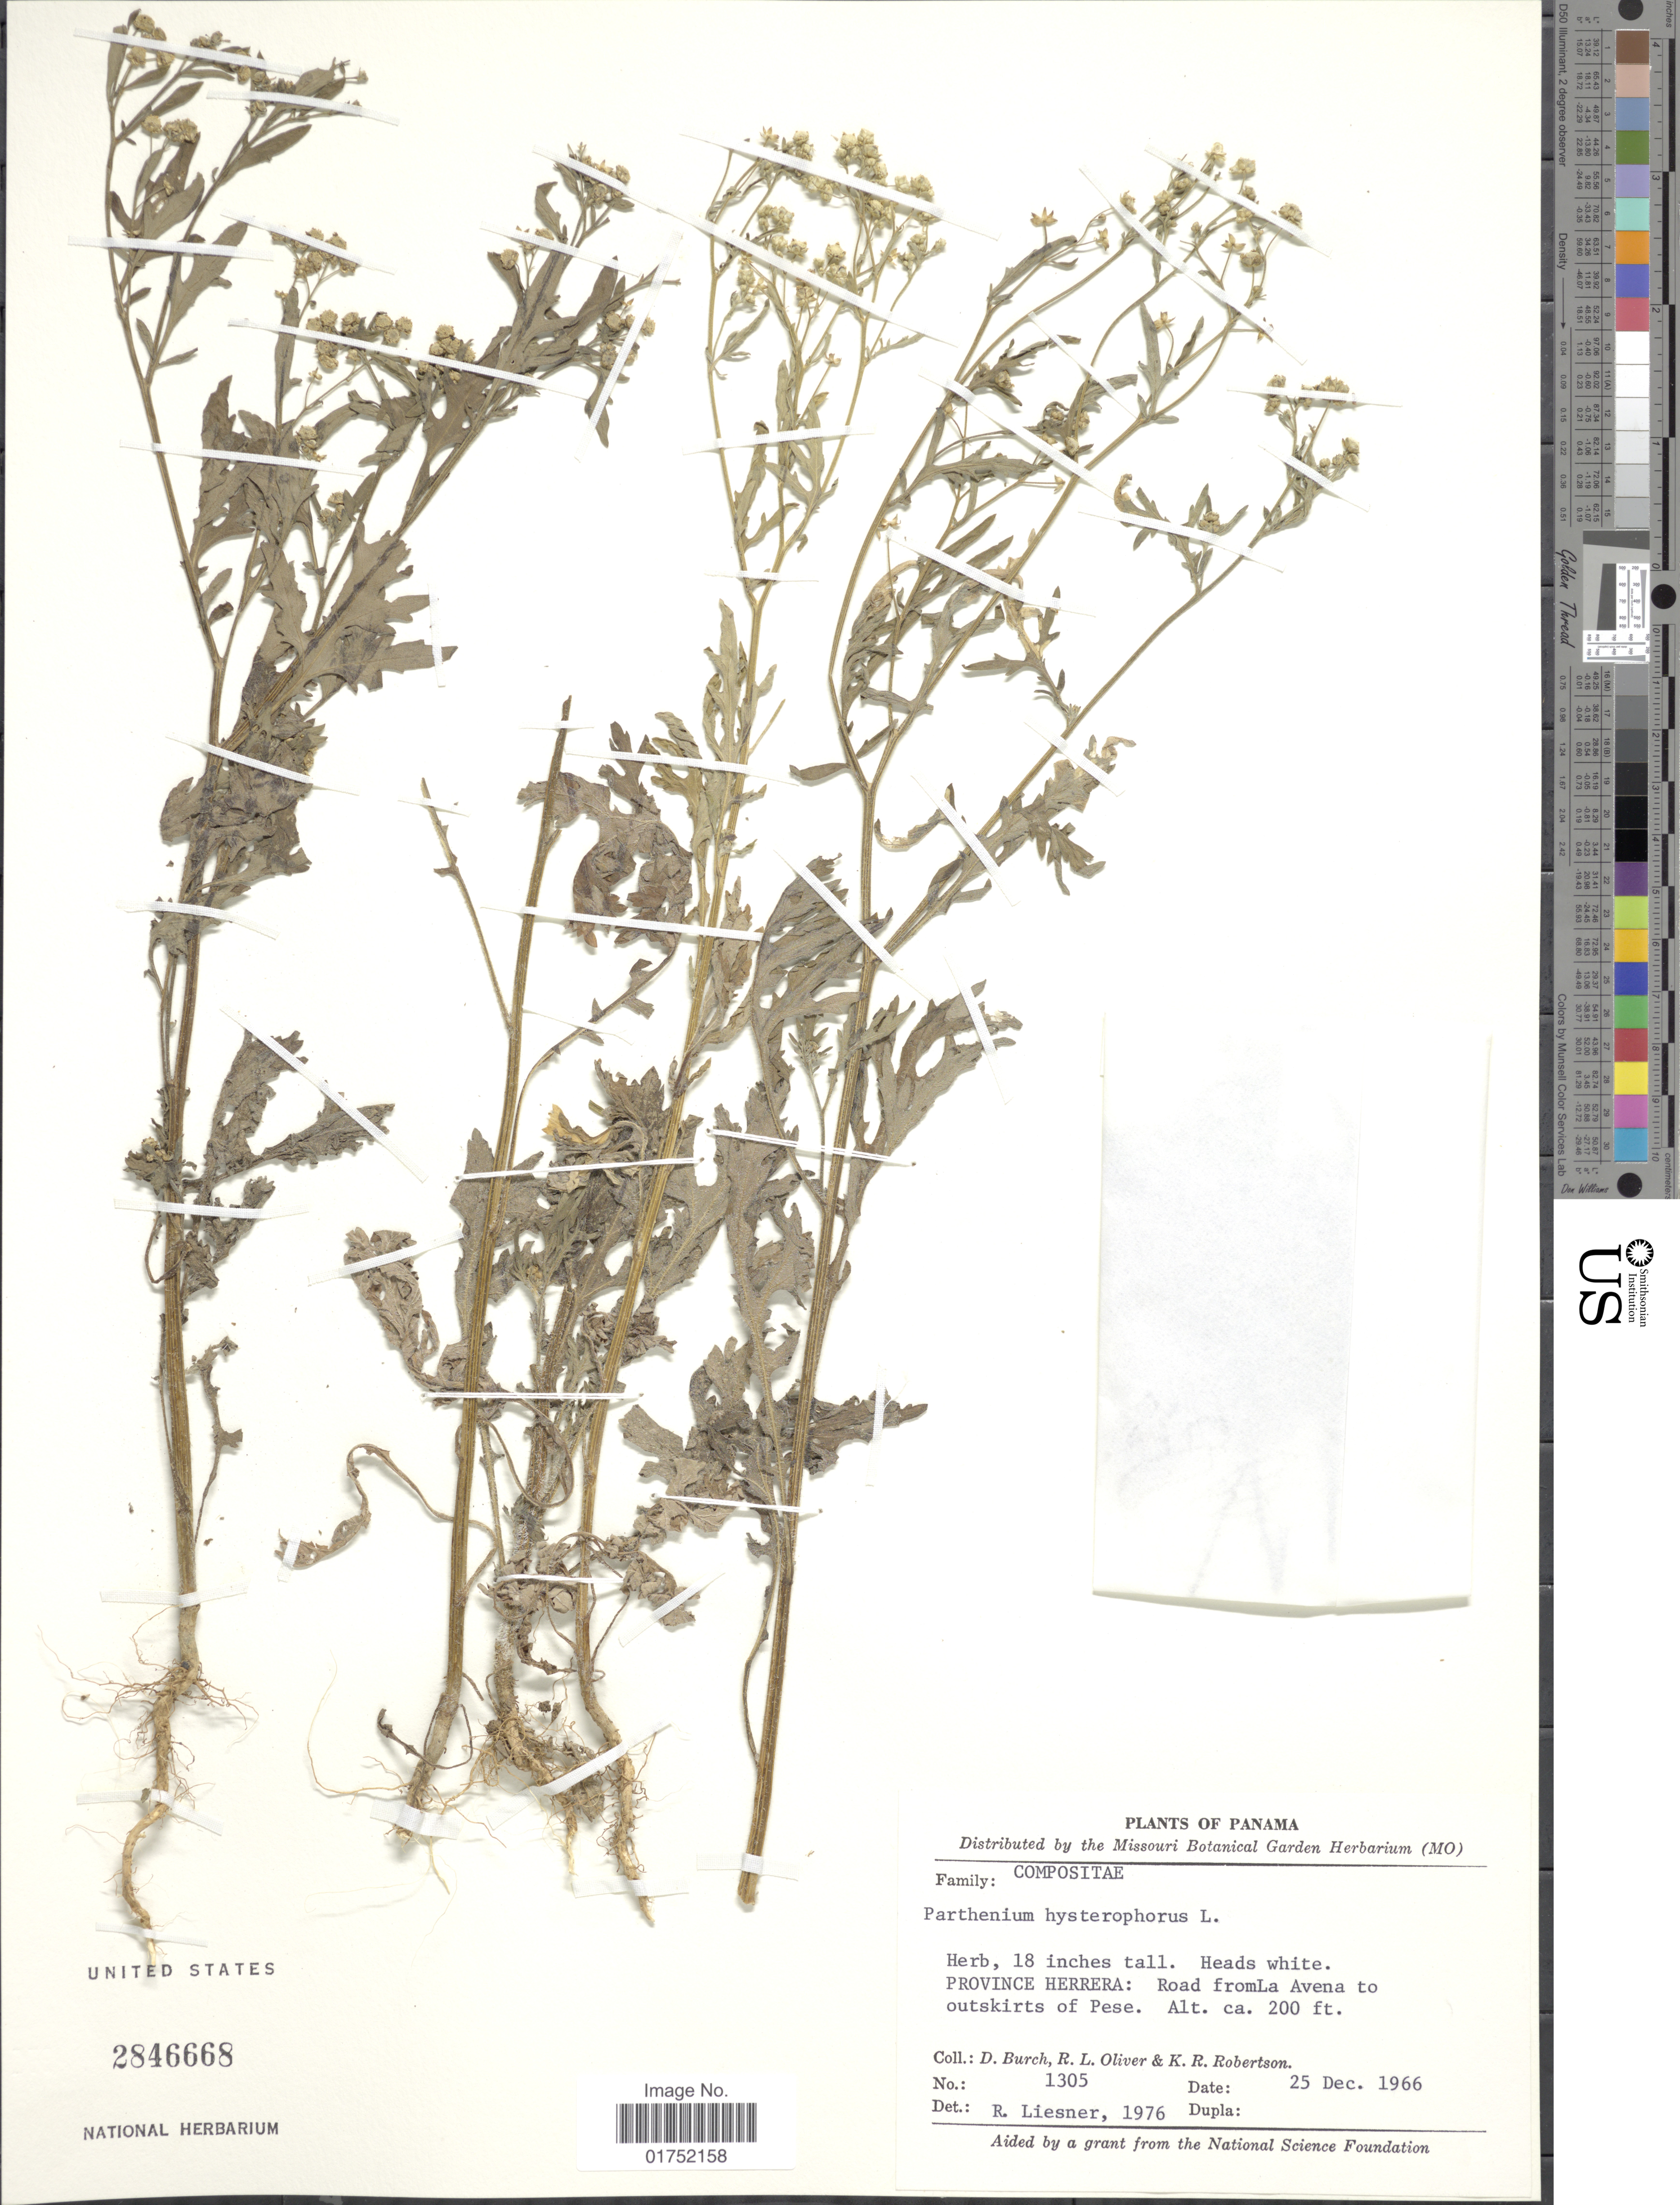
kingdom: Plantae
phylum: Tracheophyta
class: Magnoliopsida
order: Asterales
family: Asteraceae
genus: Parthenium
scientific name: Parthenium hysterophorus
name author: L.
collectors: D. Burch, R. Oliver & K. Robertson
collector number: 1305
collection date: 1966-12-25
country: Panama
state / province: Herrera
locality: Road from La Avena to outskirts of Pese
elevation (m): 61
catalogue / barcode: US 2846668